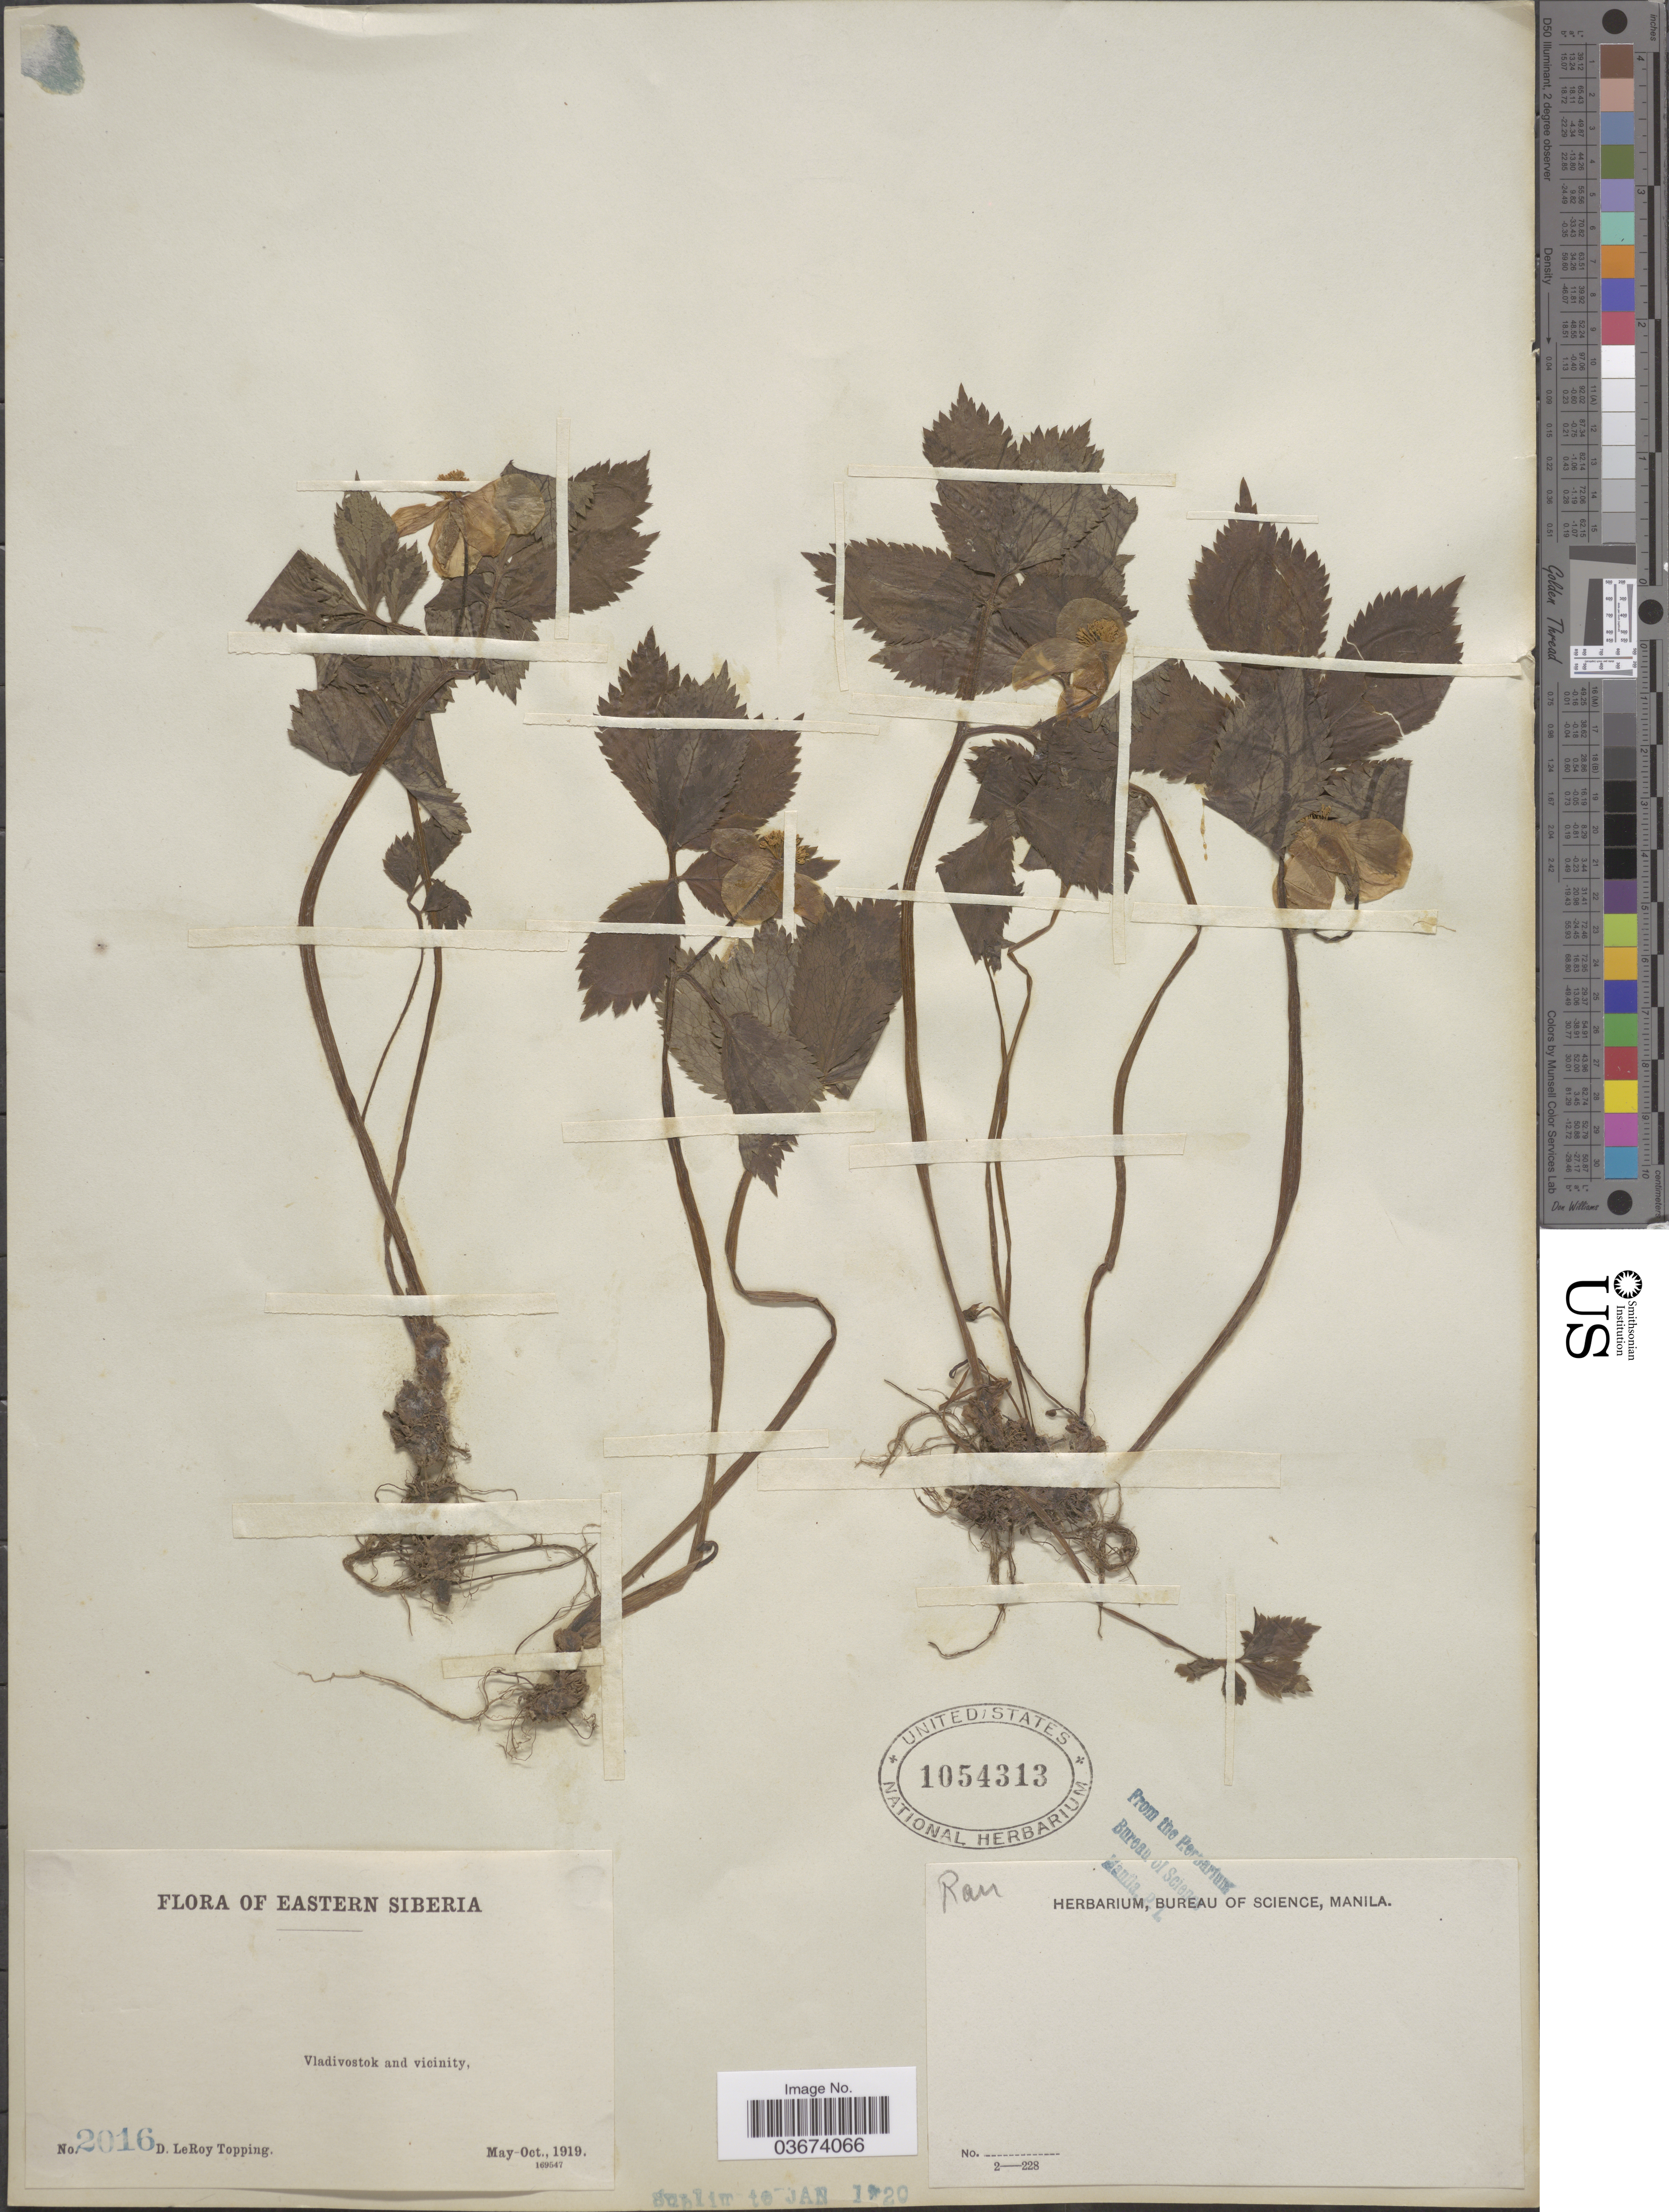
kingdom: Plantae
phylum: Tracheophyta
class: Magnoliopsida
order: Ranunculales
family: Ranunculaceae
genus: Anemone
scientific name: Anemone vitifolia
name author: Buch.-Ham. ex DC.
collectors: D. L. Topping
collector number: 2016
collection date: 1919-05/1919-10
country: Russian Federation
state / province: Primorsky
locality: Eastern Siberia. Vladivostok and vicinity.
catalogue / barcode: US 1054313